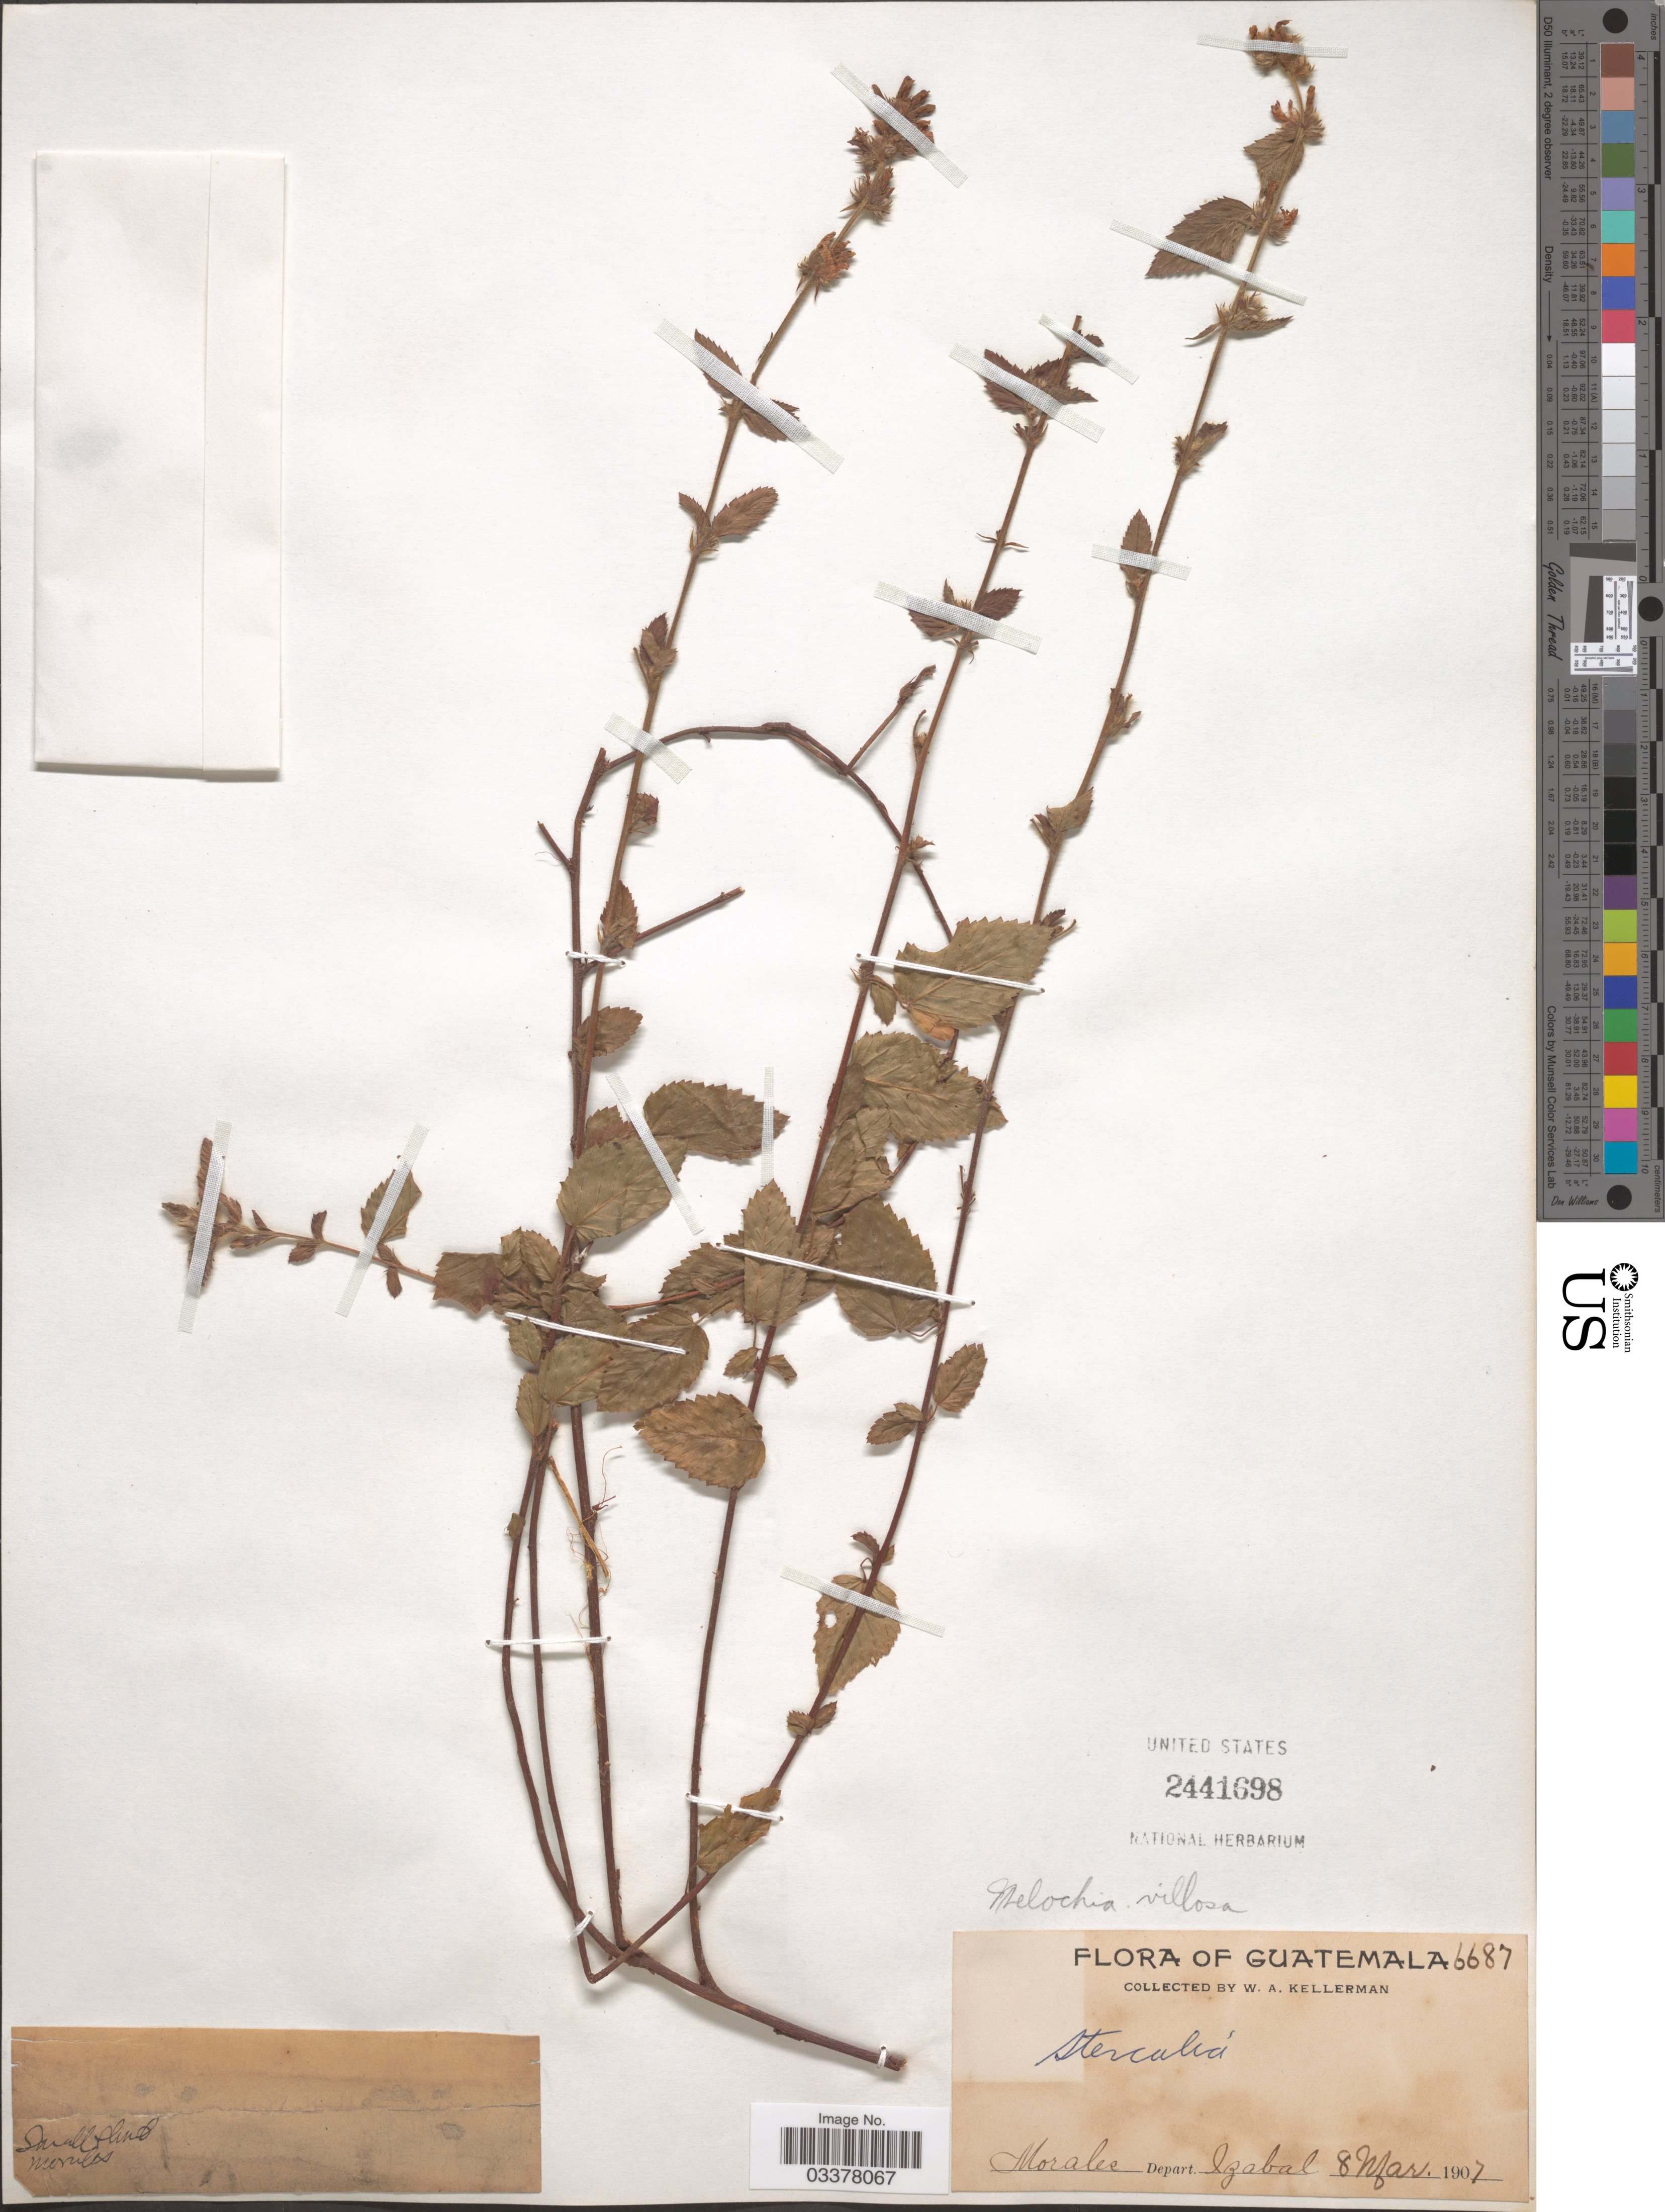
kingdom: Plantae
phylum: Tracheophyta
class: Magnoliopsida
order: Malvales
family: Malvaceae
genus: Melochia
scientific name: Melochia spicata var. spicata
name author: (L.) Fryxell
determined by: Dorr, L. J., (BOT), Smithsonian Institution - National Museum of Natural History (UNITED STATES)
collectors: W. Kellerman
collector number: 6687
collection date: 1907-03-08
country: Guatemala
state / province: Izabal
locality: Morales. Depart. Izabal.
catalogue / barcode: US 2441698